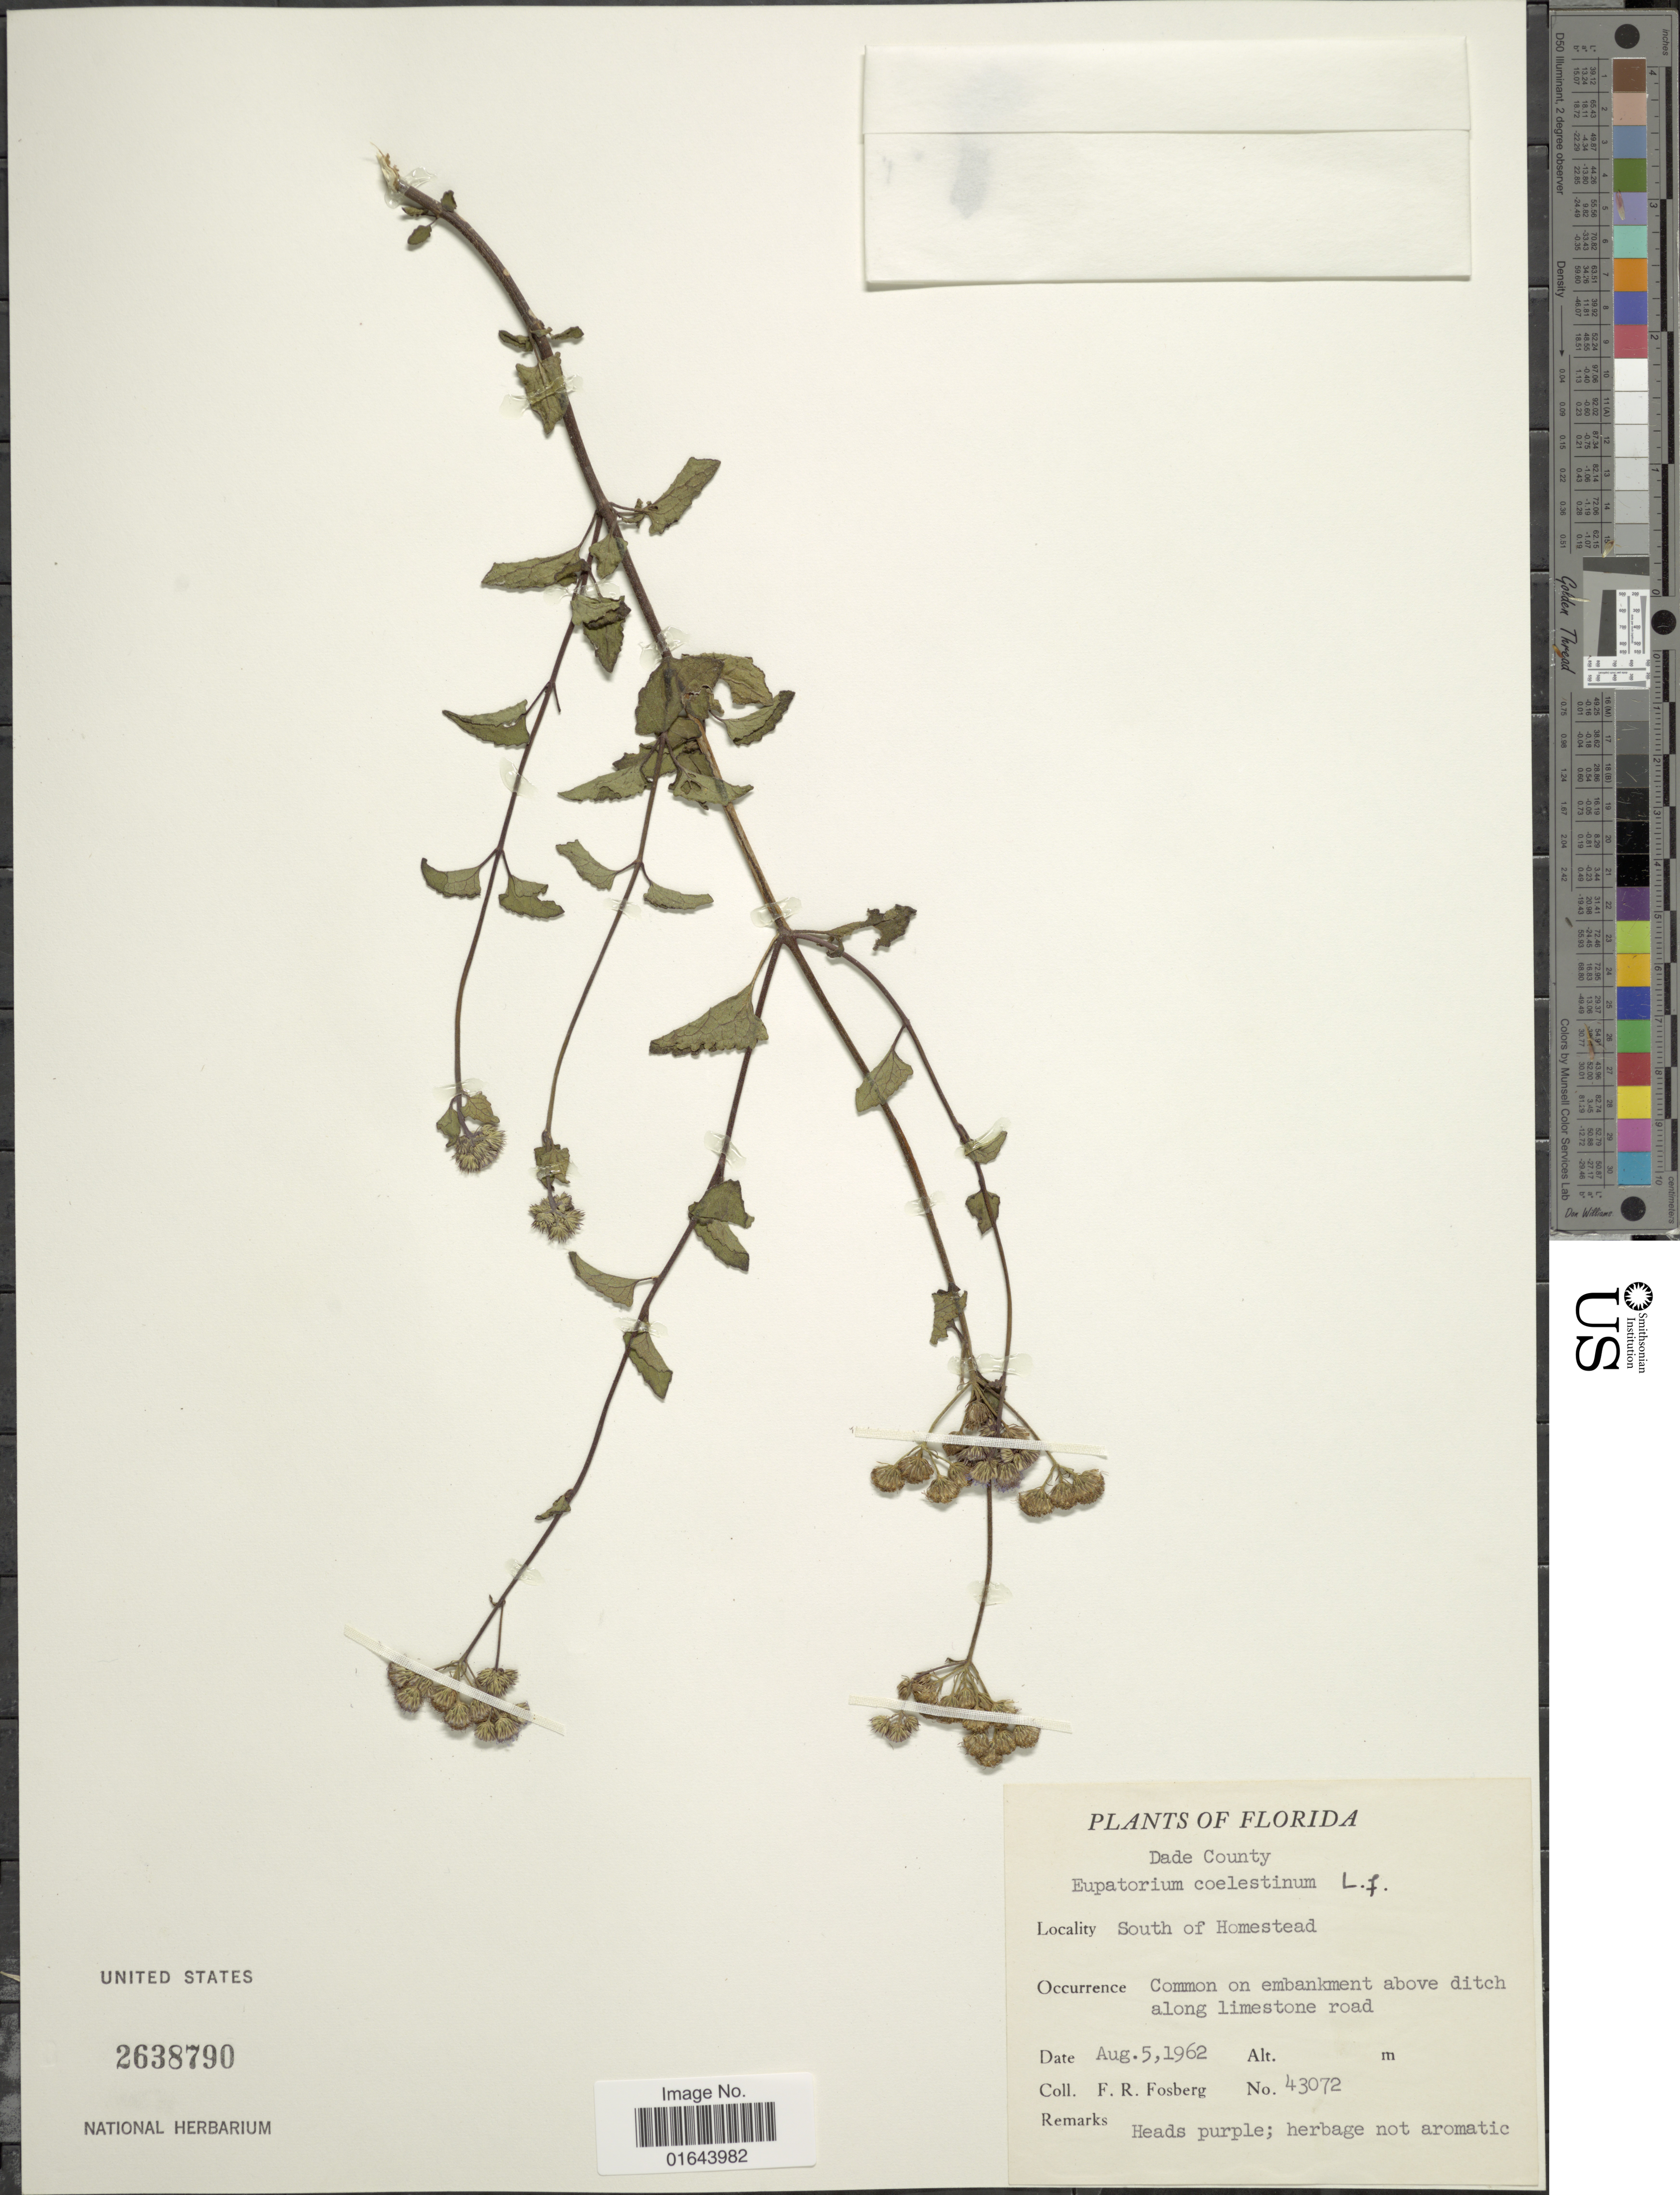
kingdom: Plantae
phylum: Tracheophyta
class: Magnoliopsida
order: Asterales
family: Asteraceae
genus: Conoclinium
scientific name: Conoclinium coelestinum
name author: (L.) DC.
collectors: F. R. Fosberg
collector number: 43072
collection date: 1962-08-05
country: United States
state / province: Florida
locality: Dade County. South of Homestead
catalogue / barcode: US 2638790